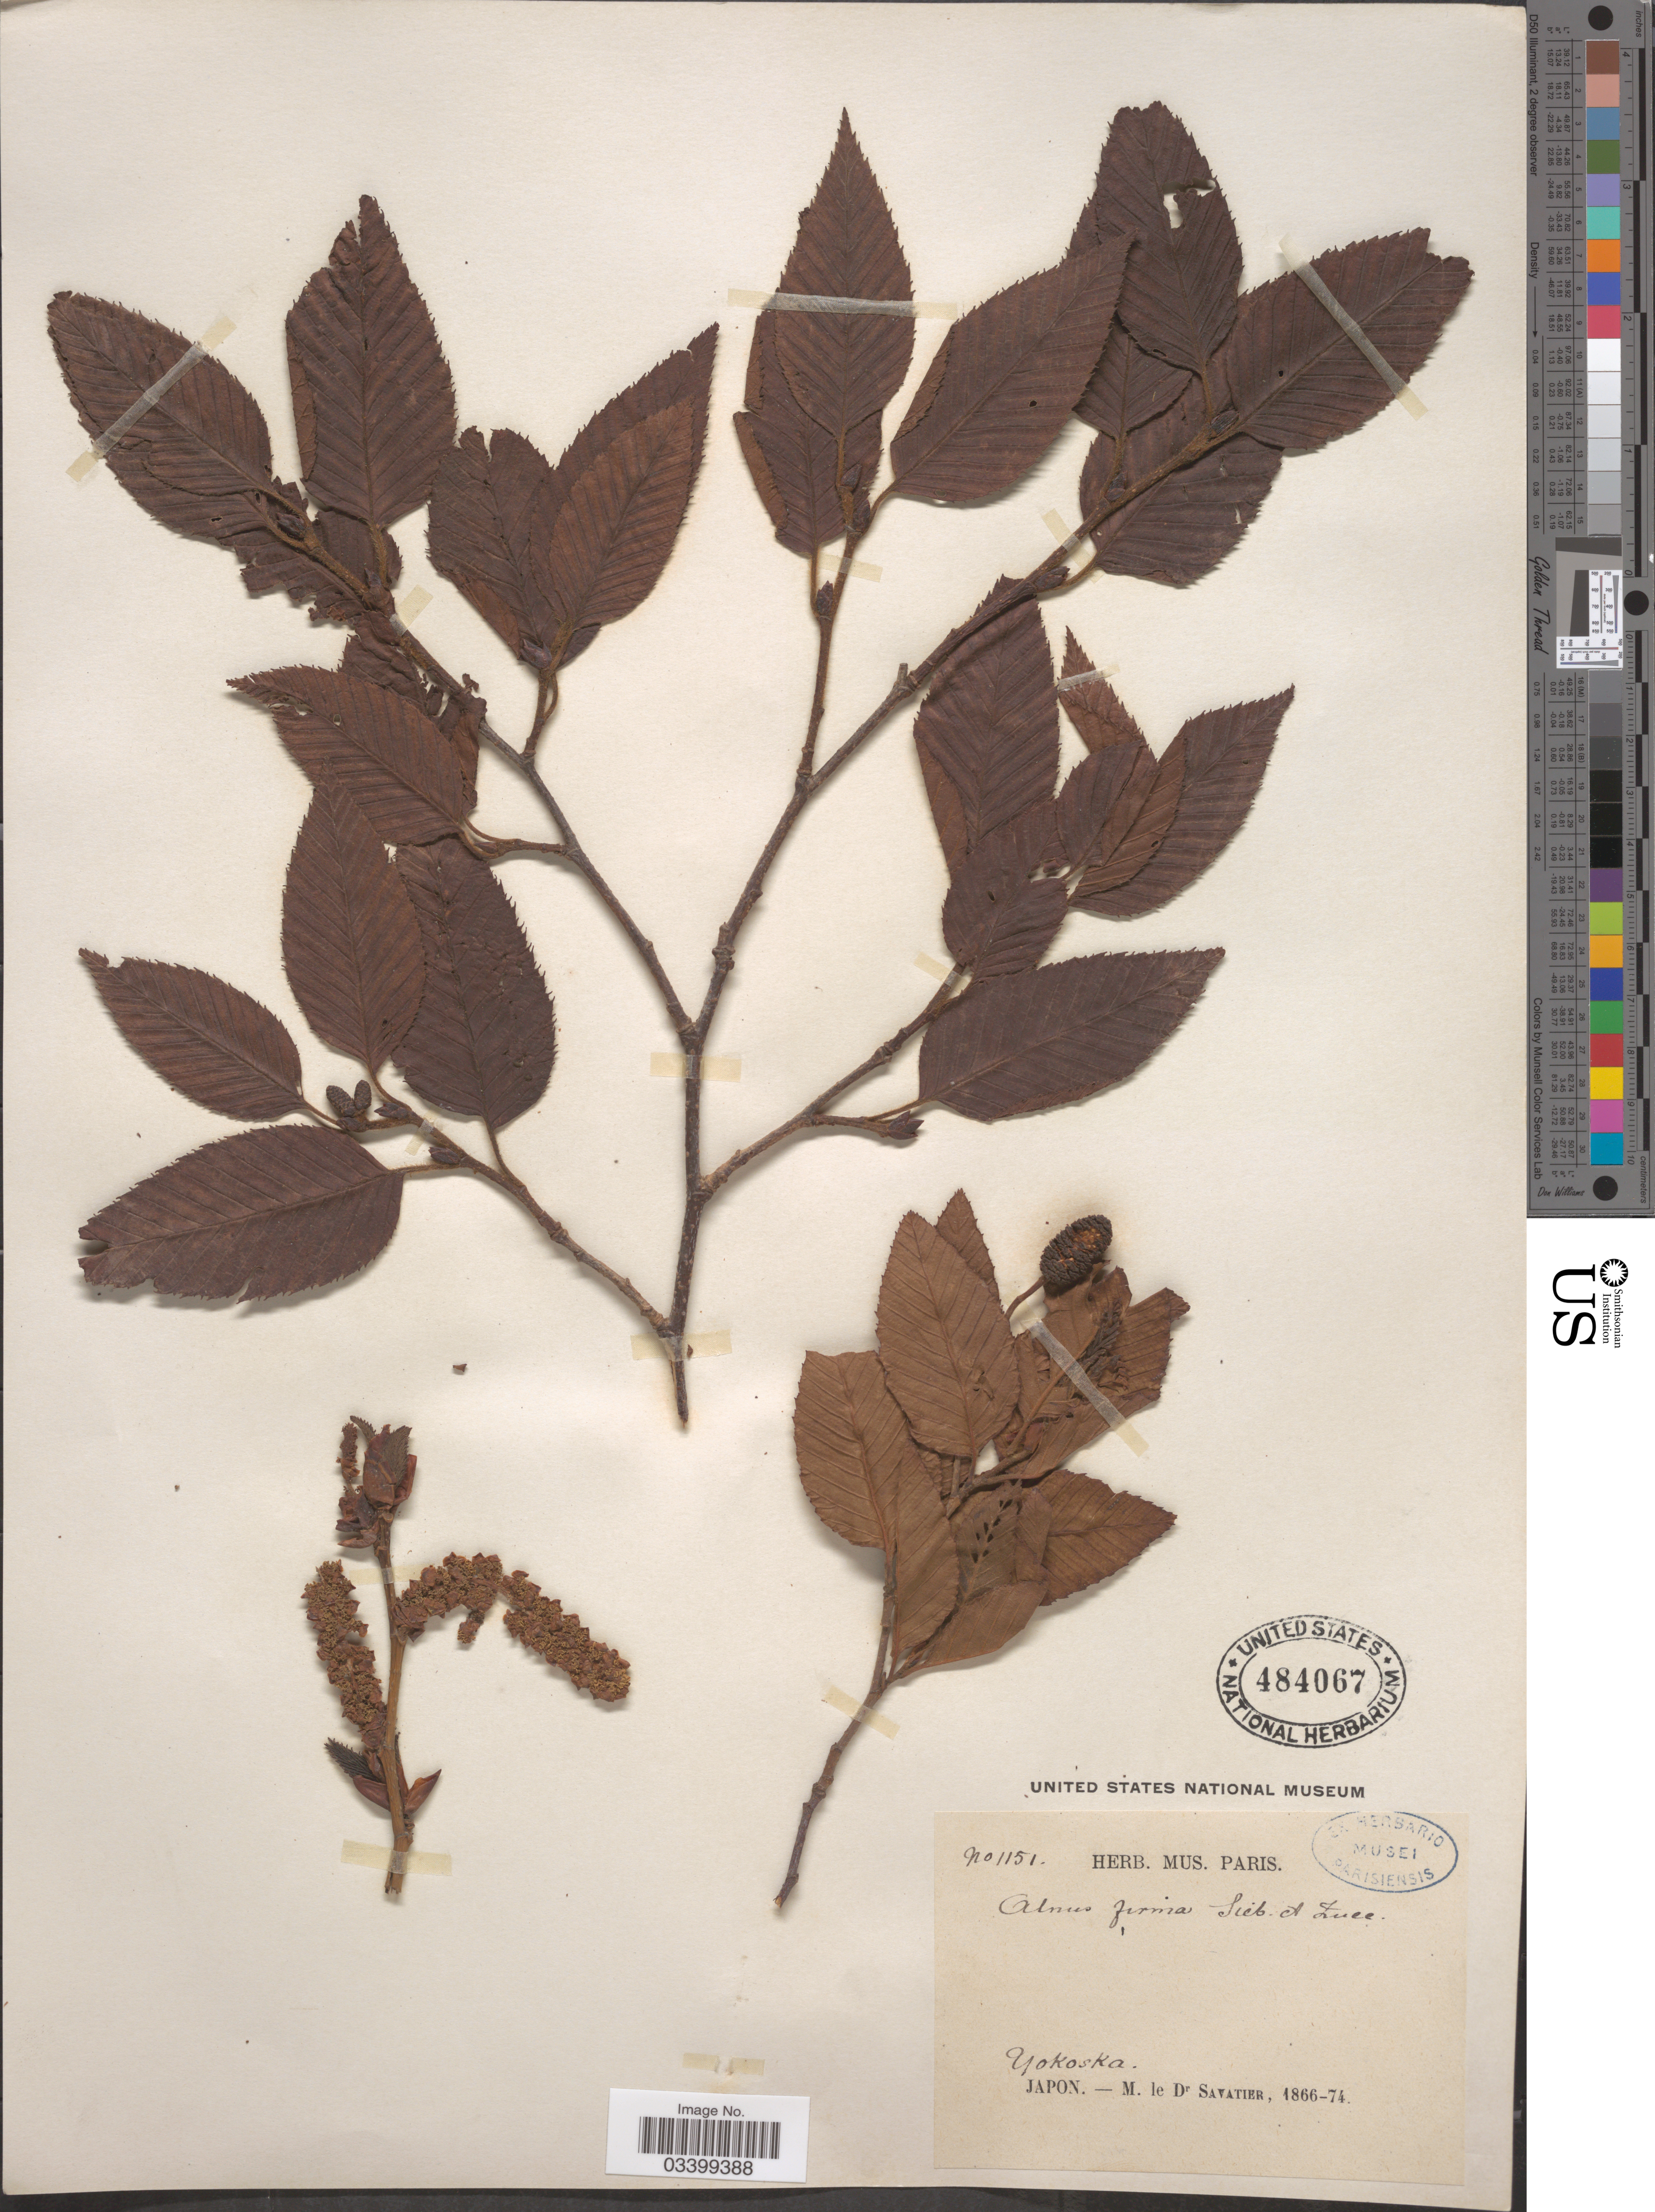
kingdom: Plantae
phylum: Tracheophyta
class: Magnoliopsida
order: Fagales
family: Betulaceae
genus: Alnus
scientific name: Alnus firma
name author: Siebold & Zucc.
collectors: M. Savatier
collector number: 1151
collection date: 1866/1874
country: Japan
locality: Yokoska.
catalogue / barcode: US 484067